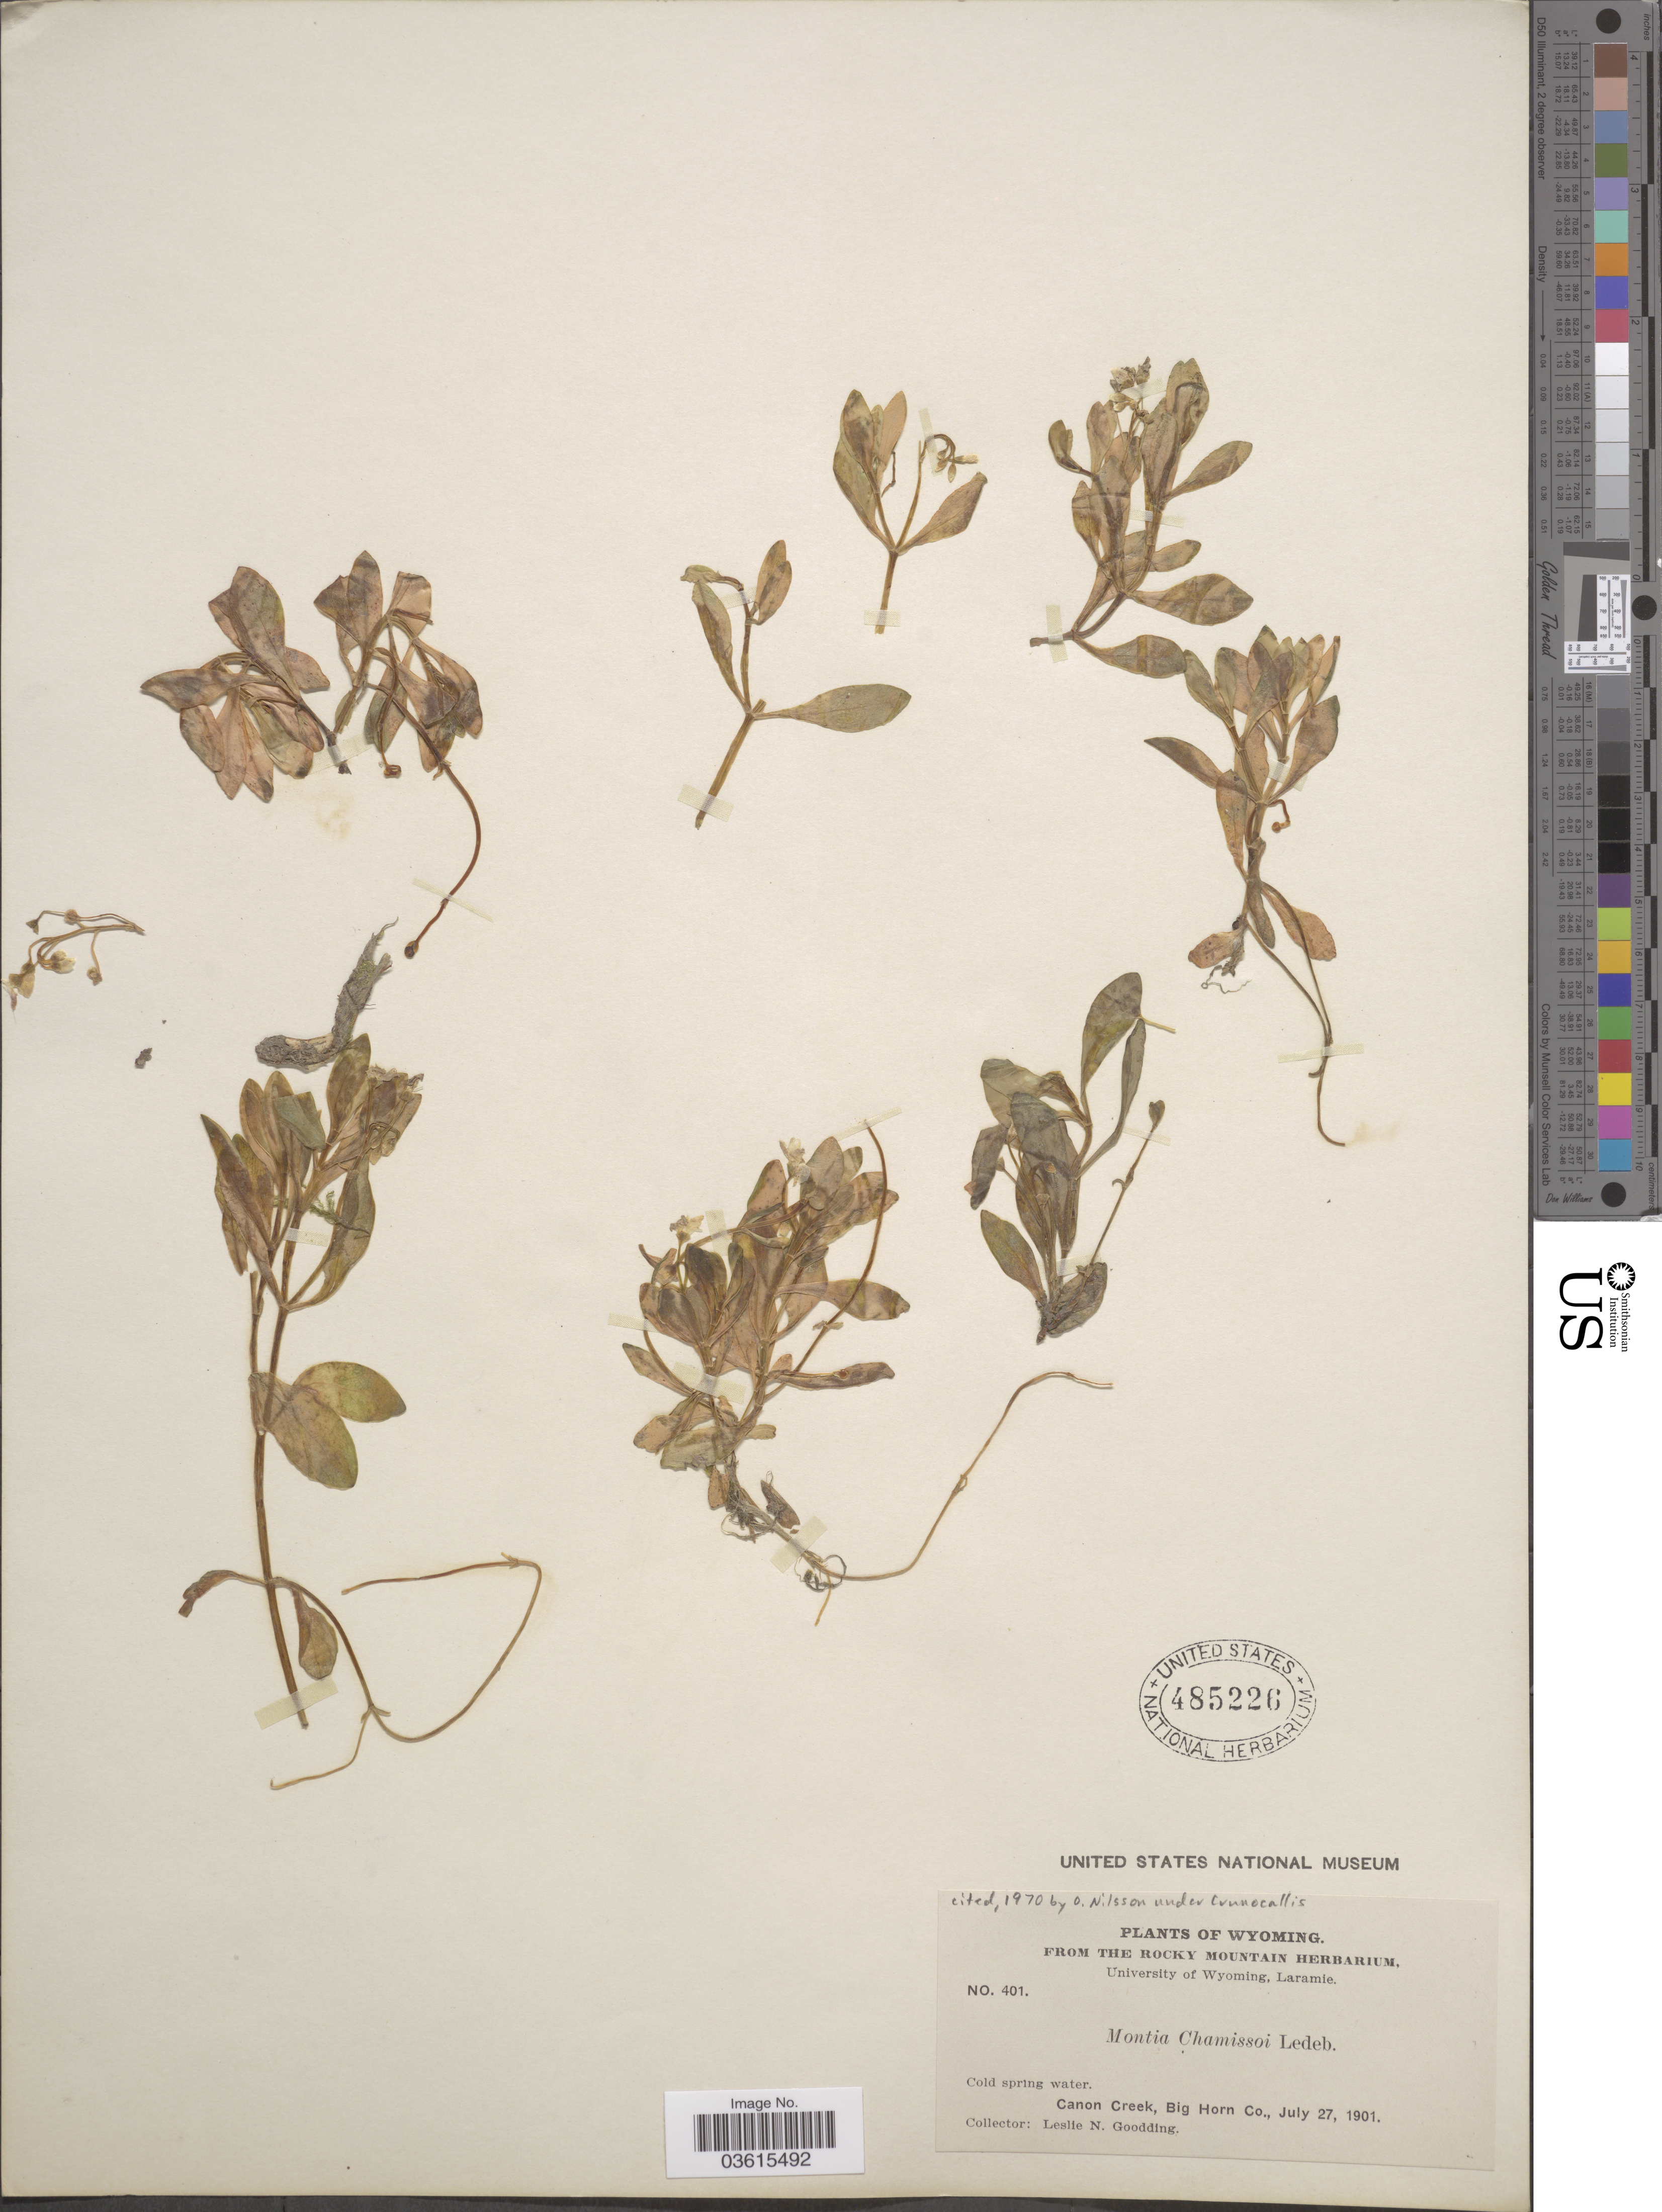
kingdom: Plantae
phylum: Tracheophyta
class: Magnoliopsida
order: Caryophyllales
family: Montiaceae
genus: Montia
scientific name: Montia chamissoi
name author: (Ledeb. ex Spreng.) Greene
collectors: L. N. Goodding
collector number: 401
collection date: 1901-07-27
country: United States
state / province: Wyoming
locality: Canon Creek, Big Horn Co.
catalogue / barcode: US 485226